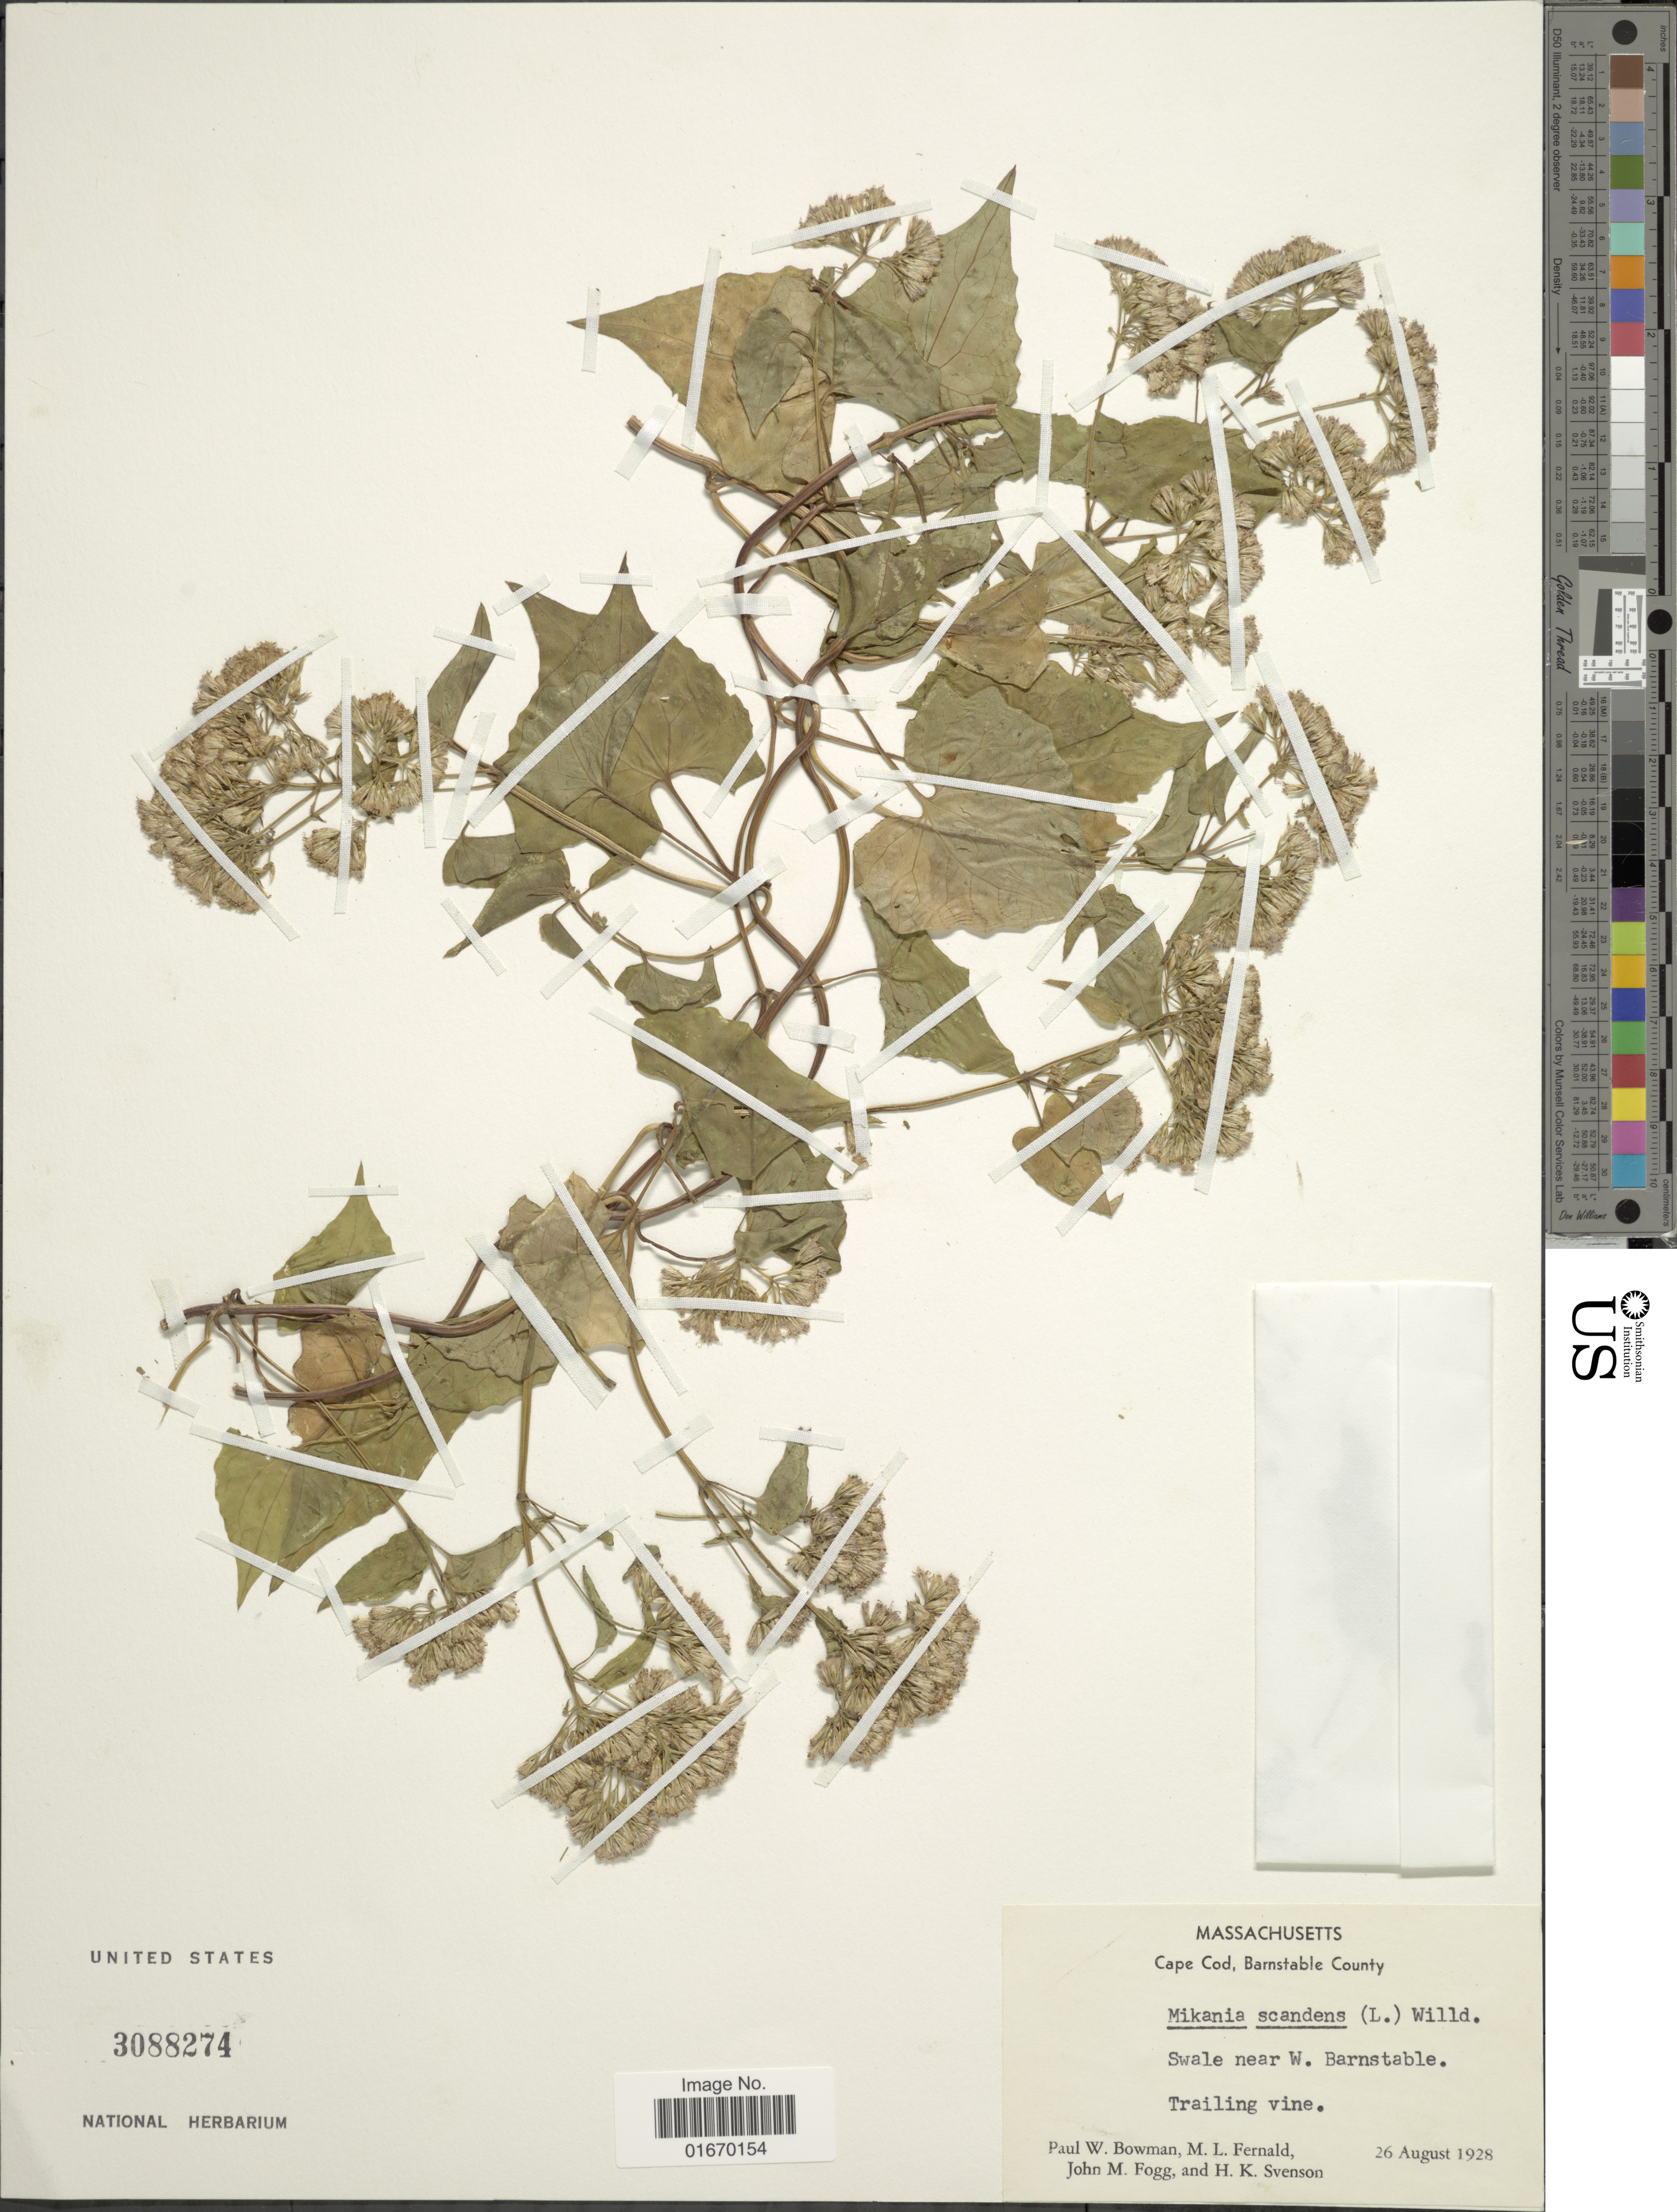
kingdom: Plantae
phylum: Tracheophyta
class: Magnoliopsida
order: Asterales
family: Asteraceae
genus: Mikania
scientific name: Mikania scandens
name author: (L.) Willd.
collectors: P. Bowman, M. L. Fernald, J. Fogg & H. K. Svenson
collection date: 1928-08-26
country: United States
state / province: Massachusetts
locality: Cape Cod, Barnstable County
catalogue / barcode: US 3088274